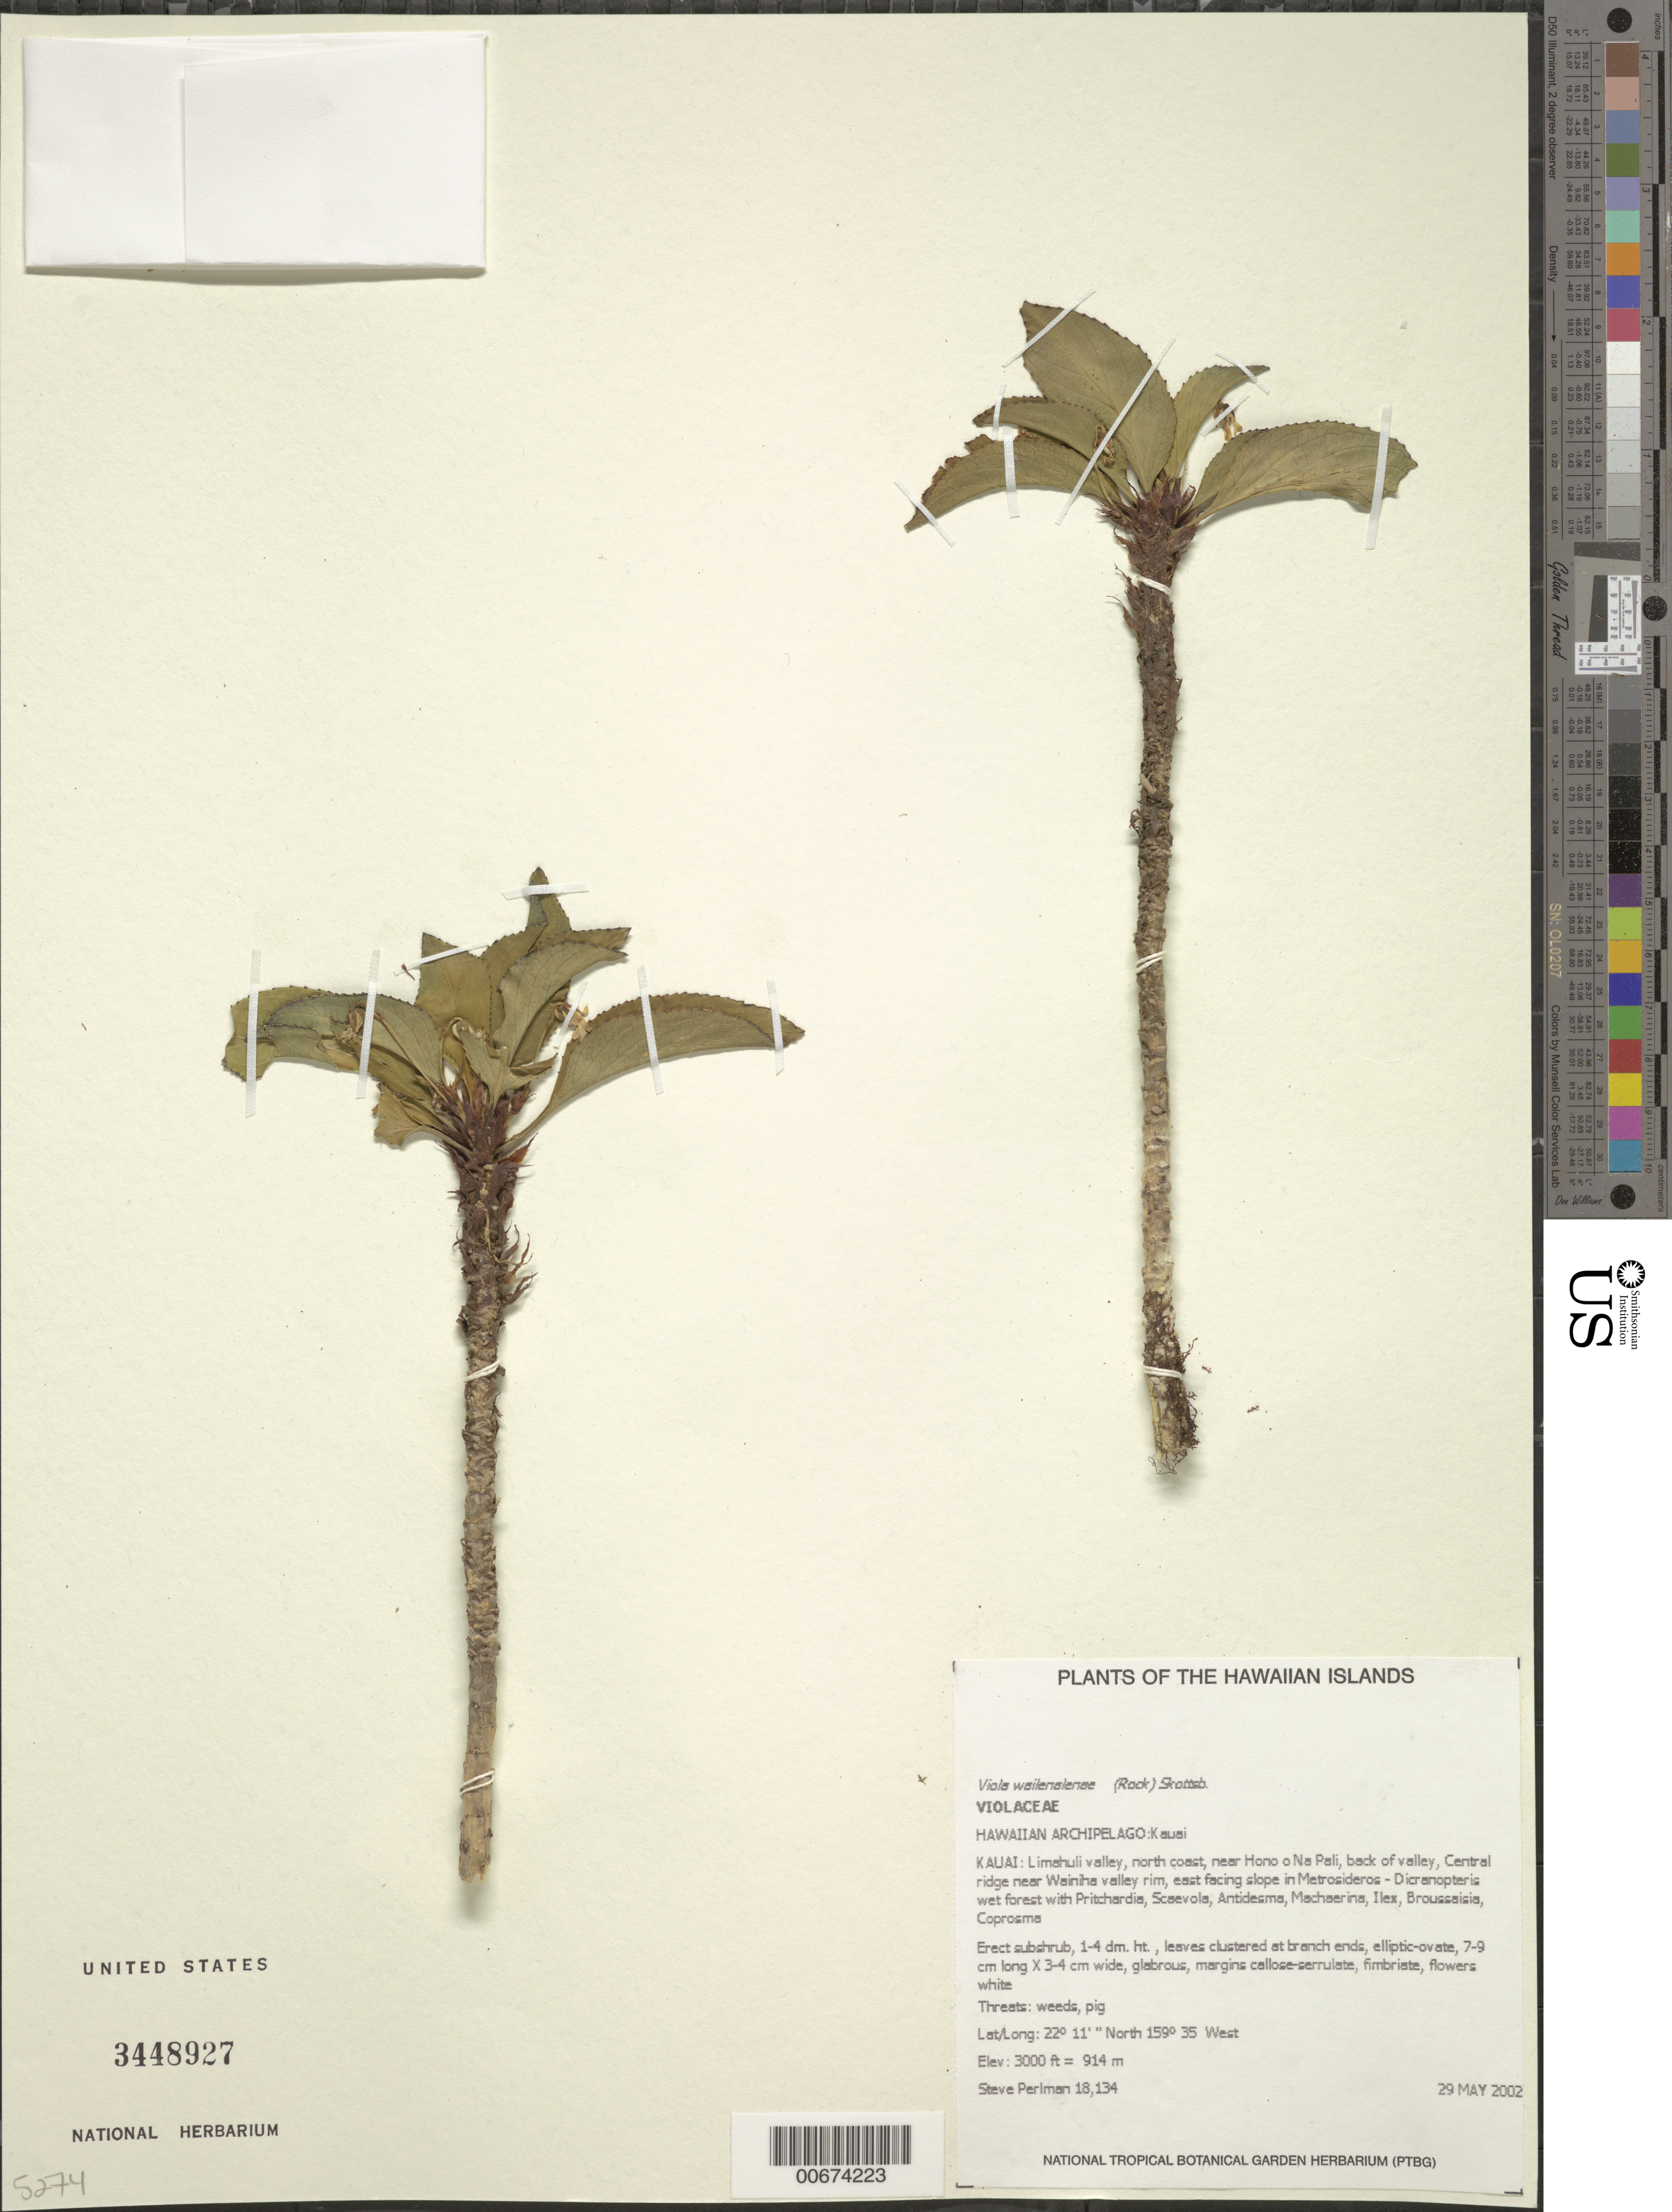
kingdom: Plantae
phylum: Tracheophyta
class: Magnoliopsida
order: Malpighiales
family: Violaceae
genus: Viola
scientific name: Viola wailenalenae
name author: (Rock) Skottsb.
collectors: S. P. Perlman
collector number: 18134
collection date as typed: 29 May 2002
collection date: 2002-05-29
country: United States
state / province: Hawaii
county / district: Kauai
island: Kaua'i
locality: Limahuli Valley, north coast, near Hono o Na Pali, back of valley, Central ridge near Wainiha valley rim, east facing slope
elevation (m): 914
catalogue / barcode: US 3448927